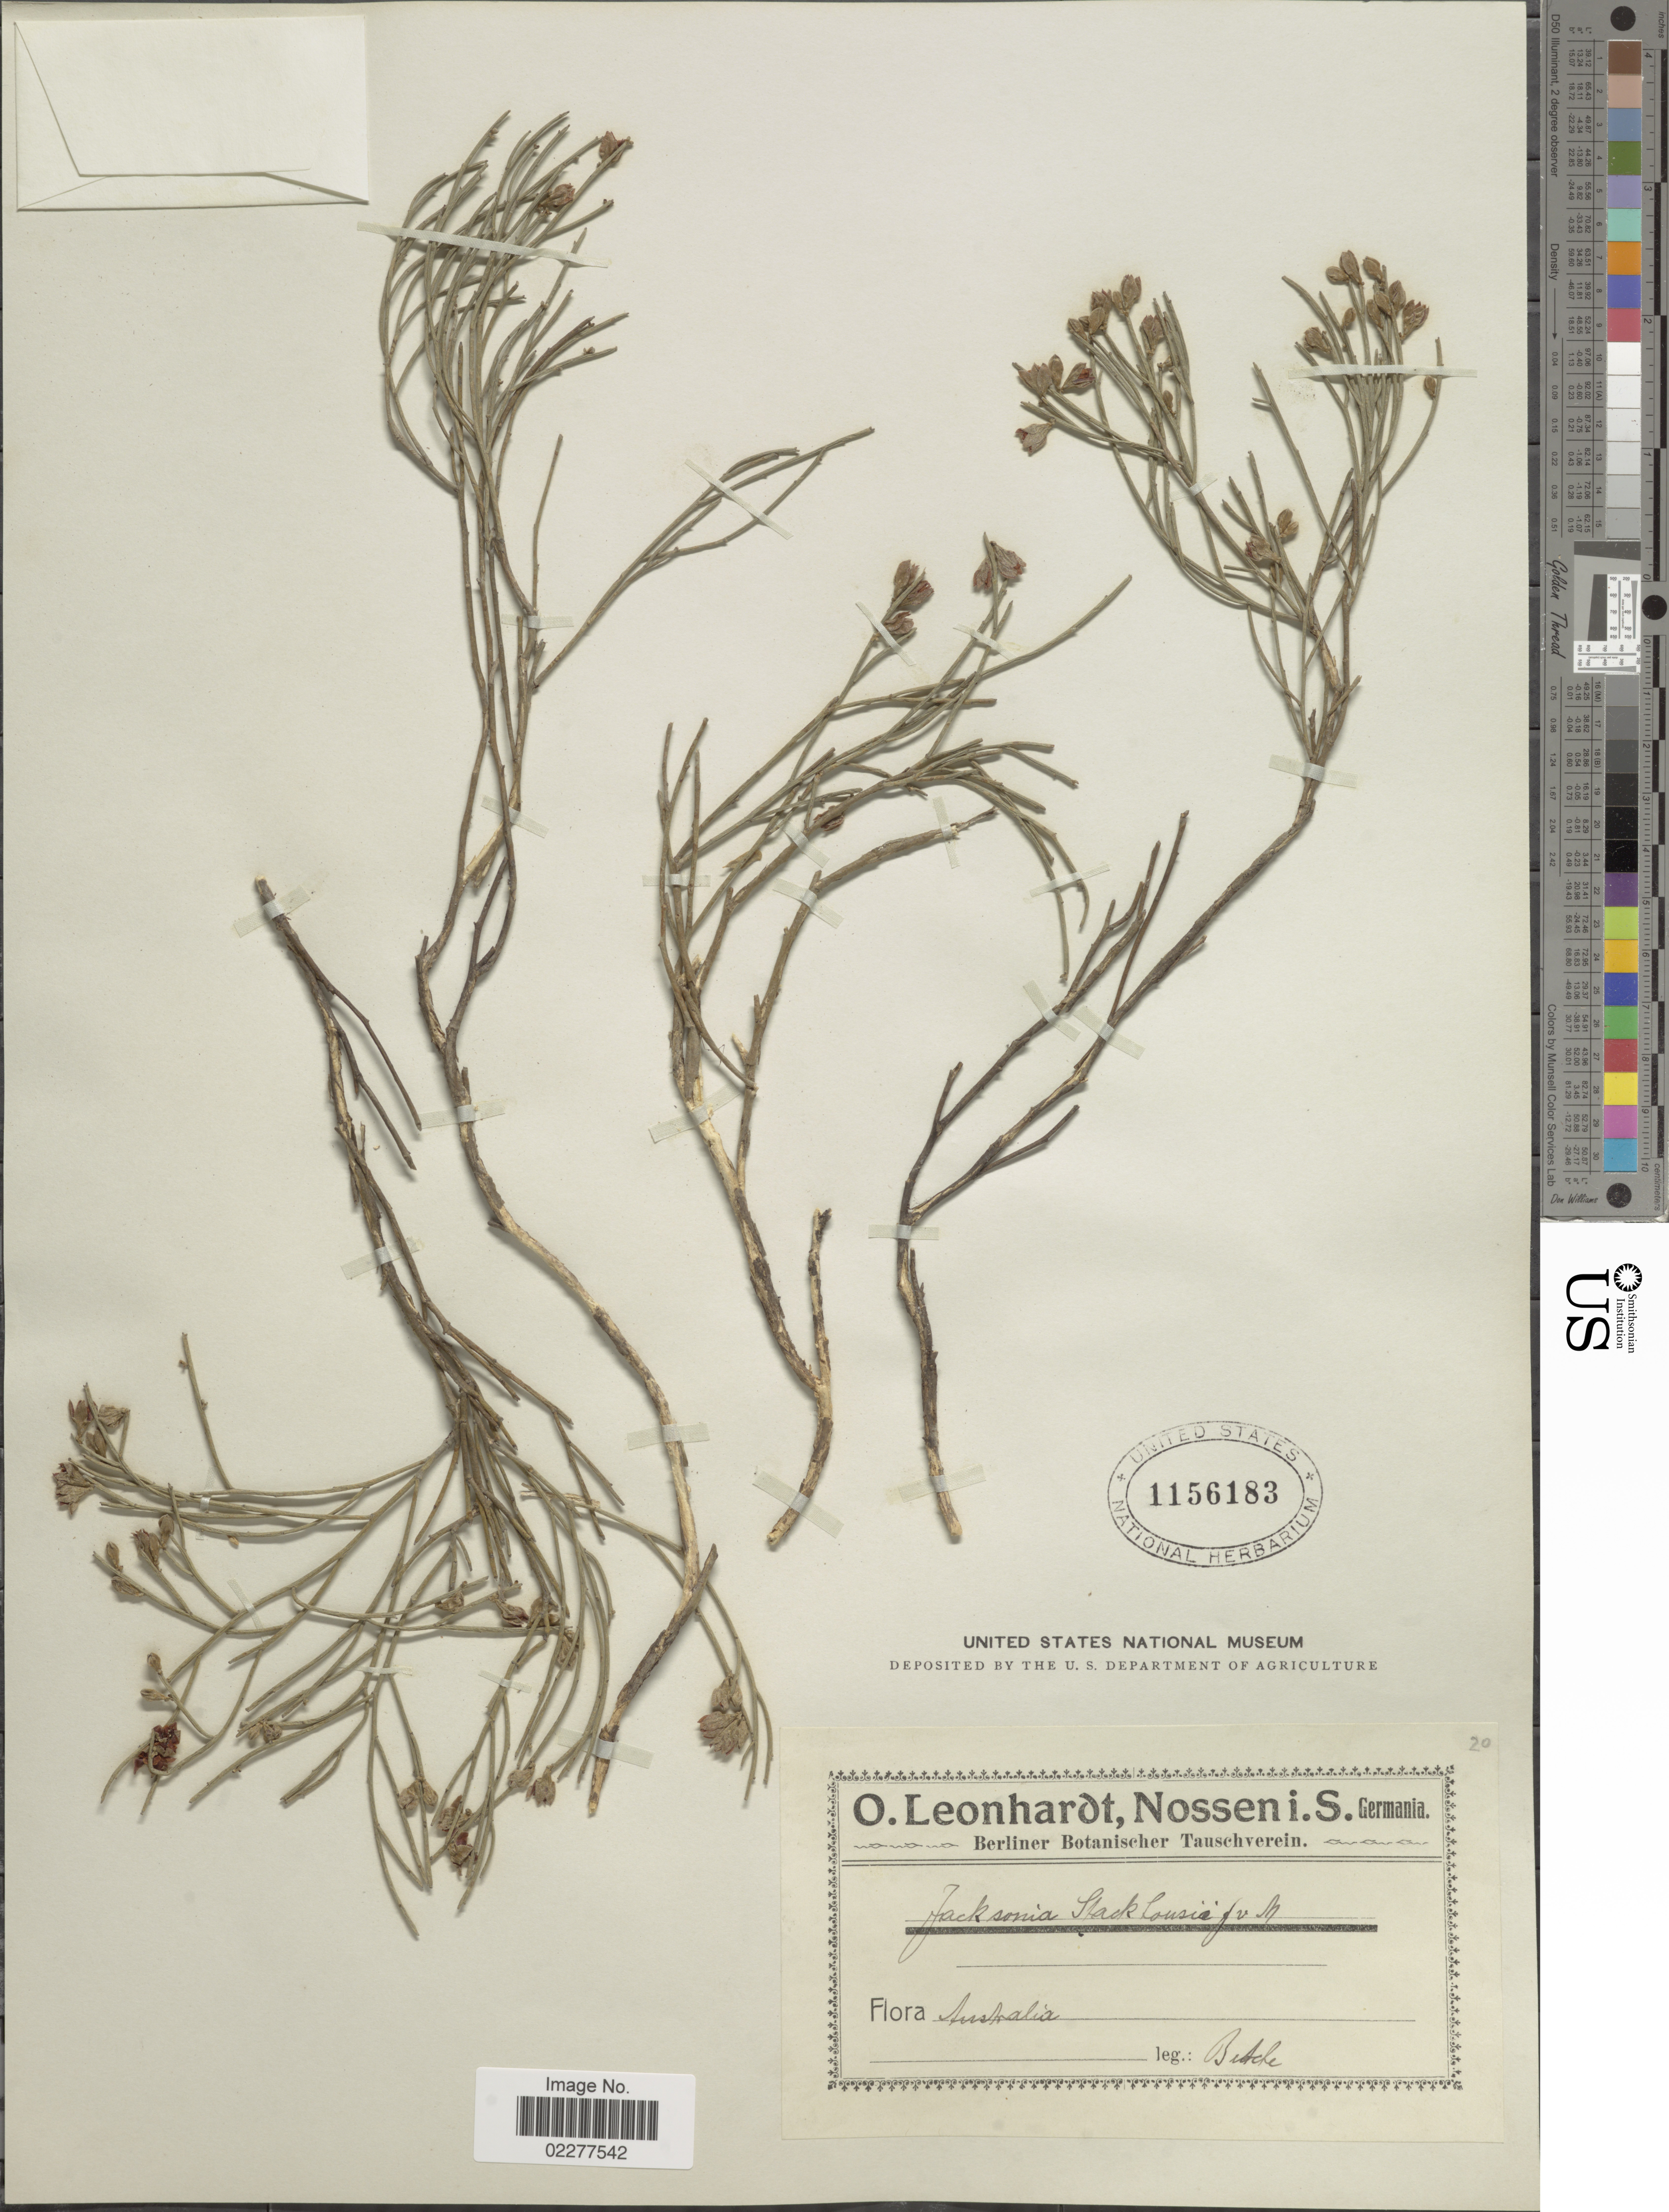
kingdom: Plantae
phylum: Tracheophyta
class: Magnoliopsida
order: Fabales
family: Fabaceae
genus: Jacksonia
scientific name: Jacksonia stackhousii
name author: F. Muell.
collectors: Betche.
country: Australia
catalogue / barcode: US 1156183